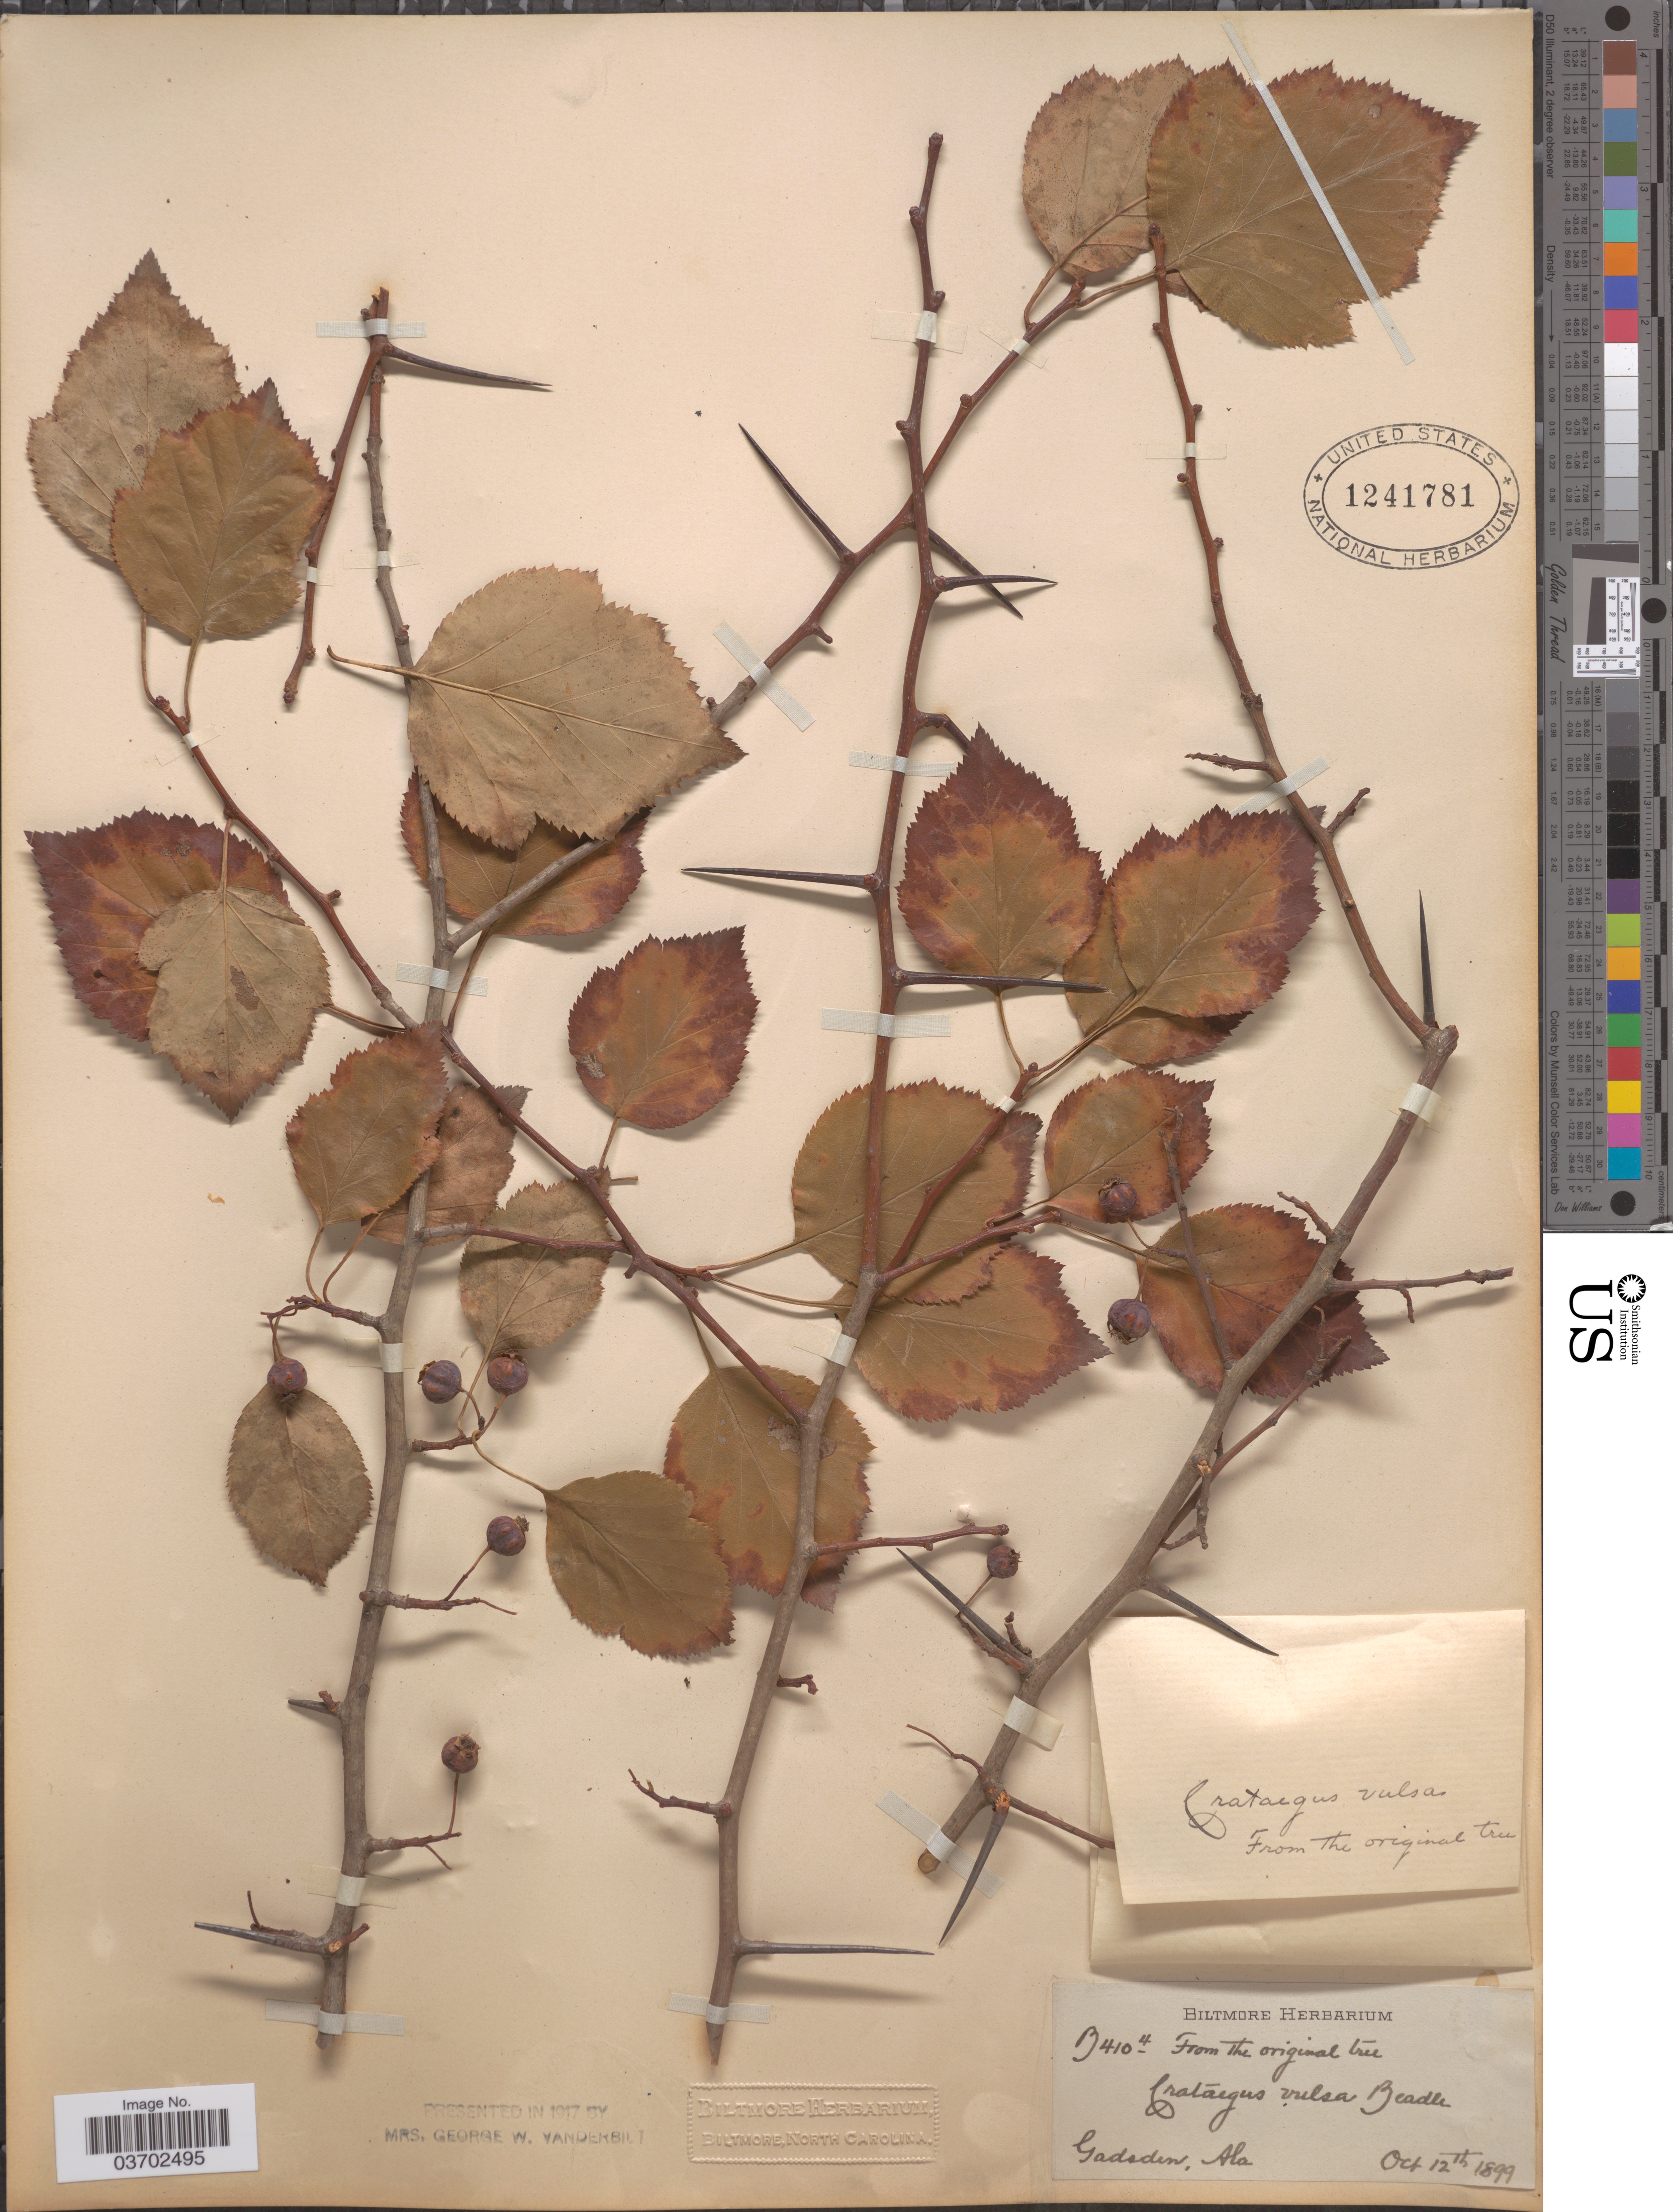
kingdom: Plantae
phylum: Tracheophyta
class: Magnoliopsida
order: Rosales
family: Rosaceae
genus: Crataegus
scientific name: Crataegus vulsa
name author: Beadle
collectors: ex herb. Biltmore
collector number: B410/4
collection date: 1899-10-12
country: United States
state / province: Alabama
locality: Gadsden.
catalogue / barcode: US 1241781